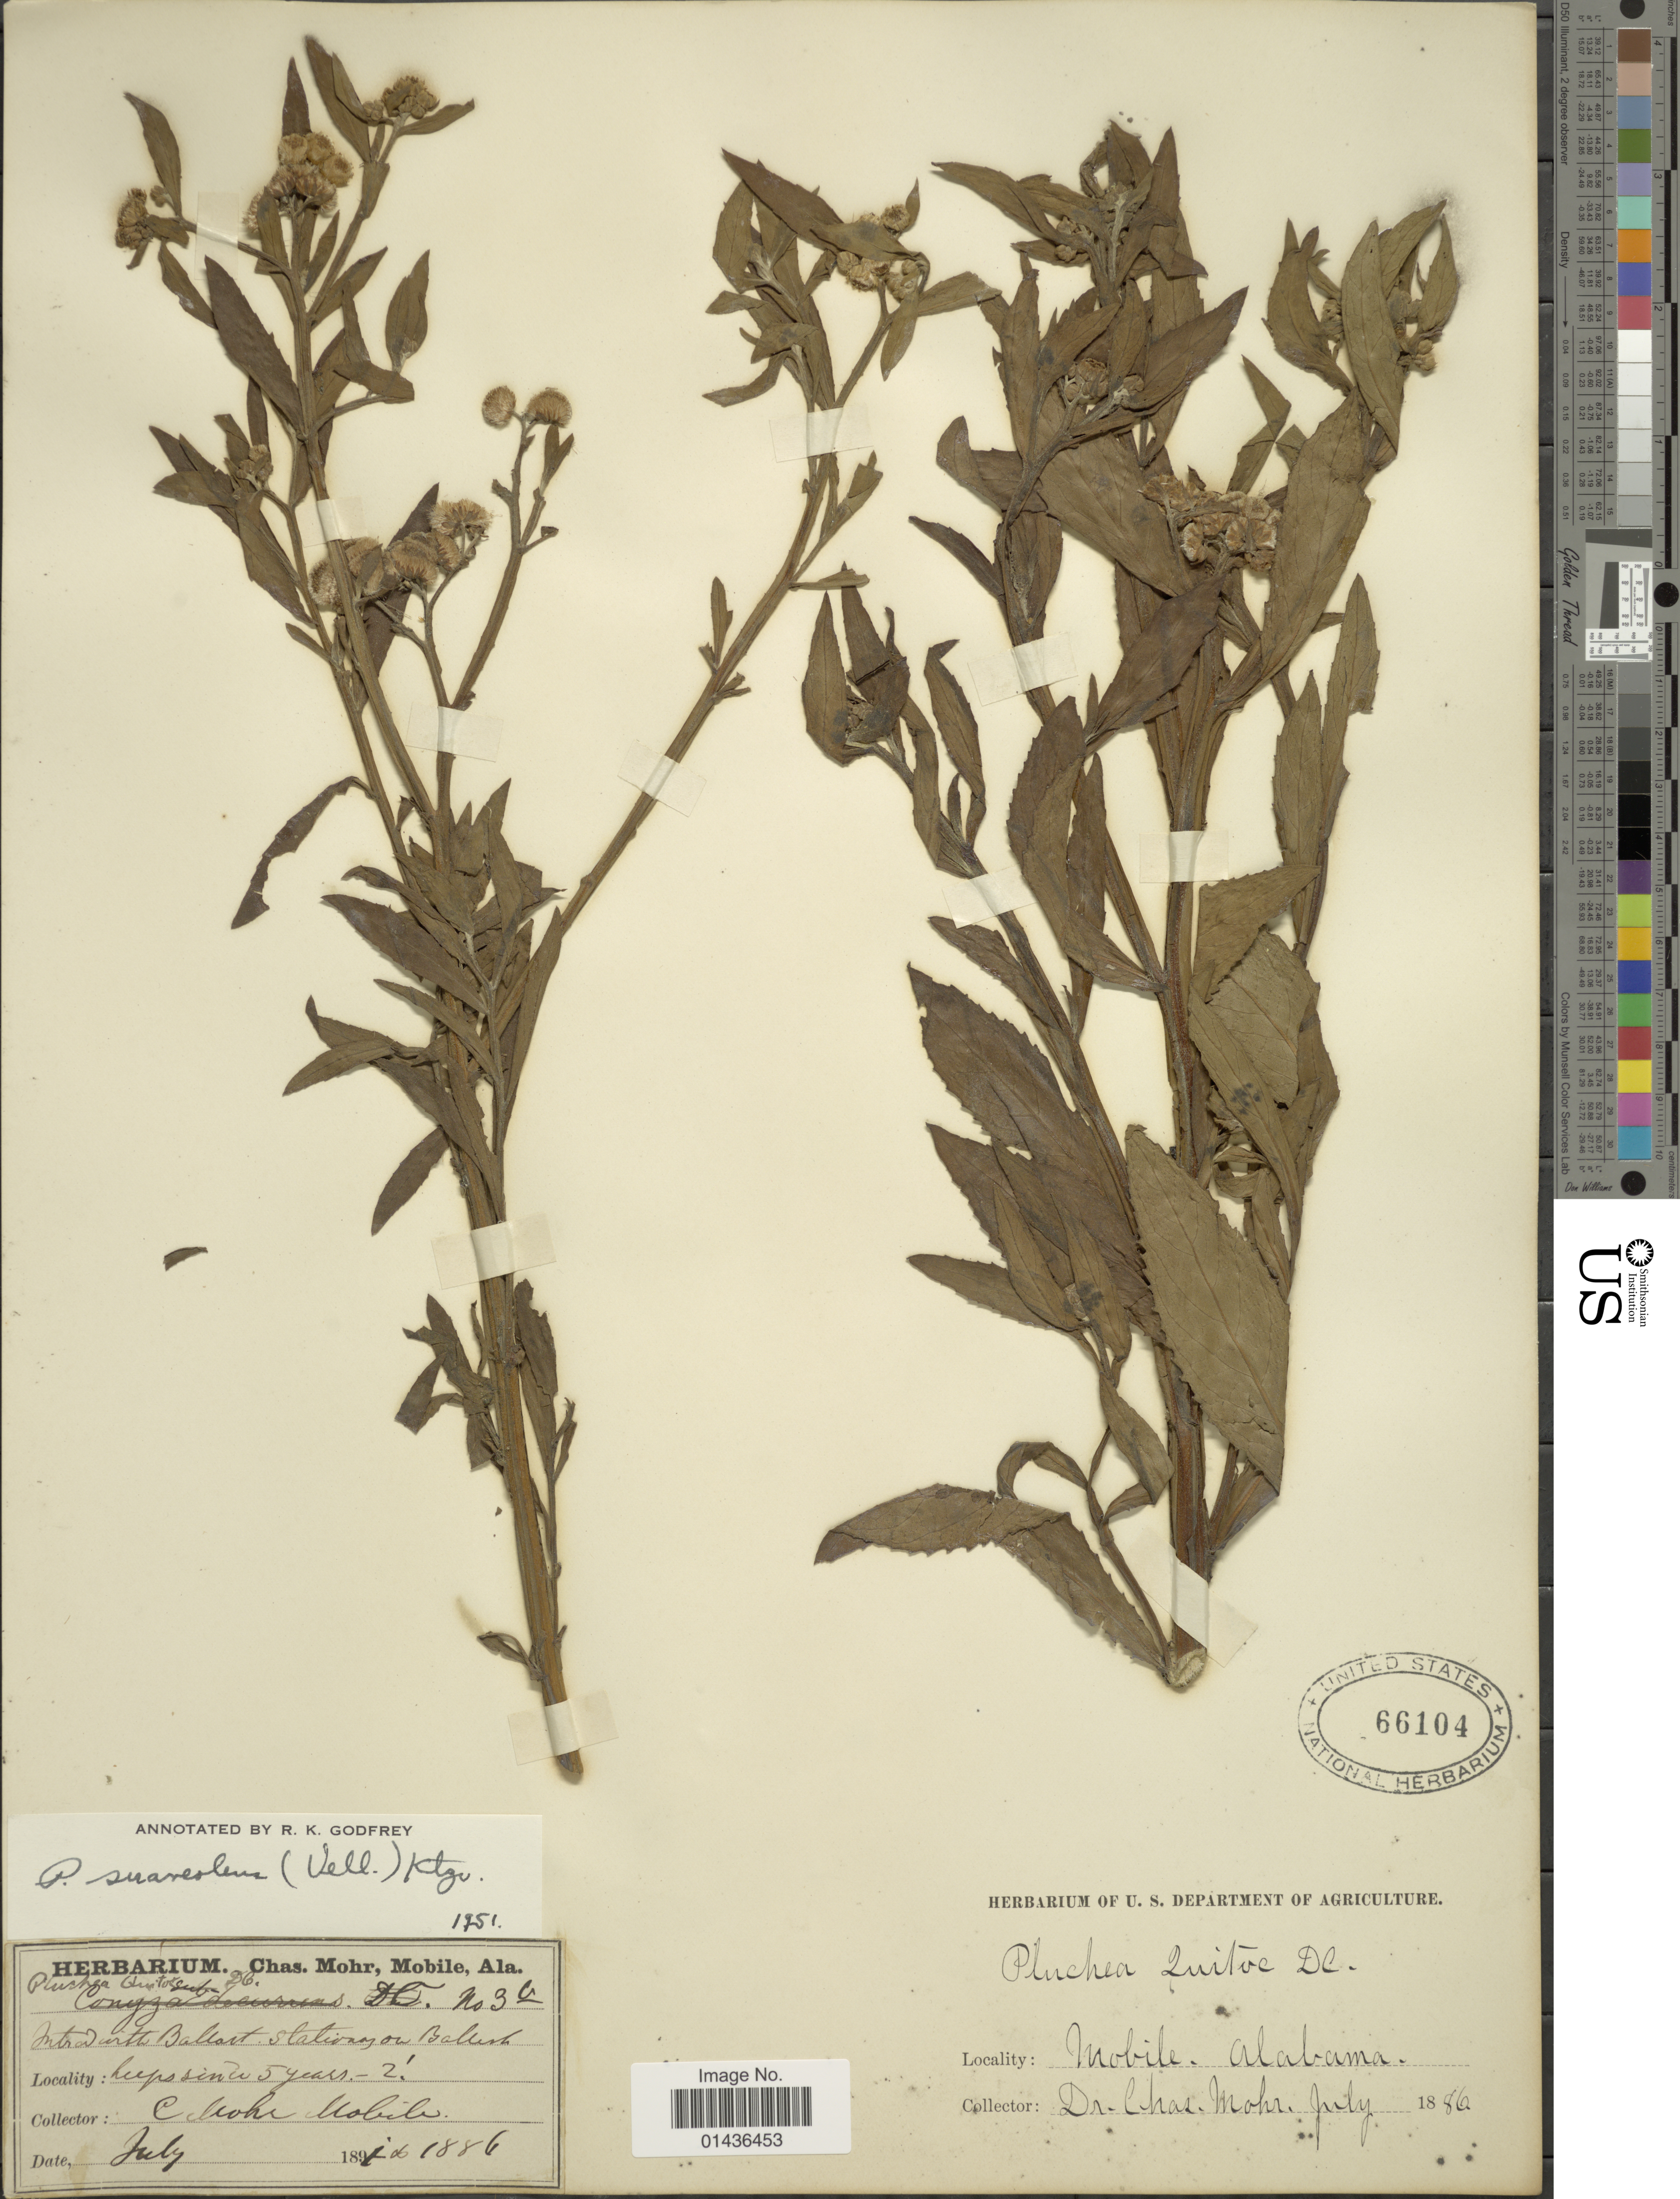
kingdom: Plantae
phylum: Tracheophyta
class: Magnoliopsida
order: Asterales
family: Asteraceae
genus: Pluchea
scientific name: Pluchea suaveolens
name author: (Vell.) Kuntze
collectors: Mohr, C. T. (herbarium)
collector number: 3b*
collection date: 1886-07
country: United States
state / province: Alabama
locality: Mobile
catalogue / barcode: US 66104